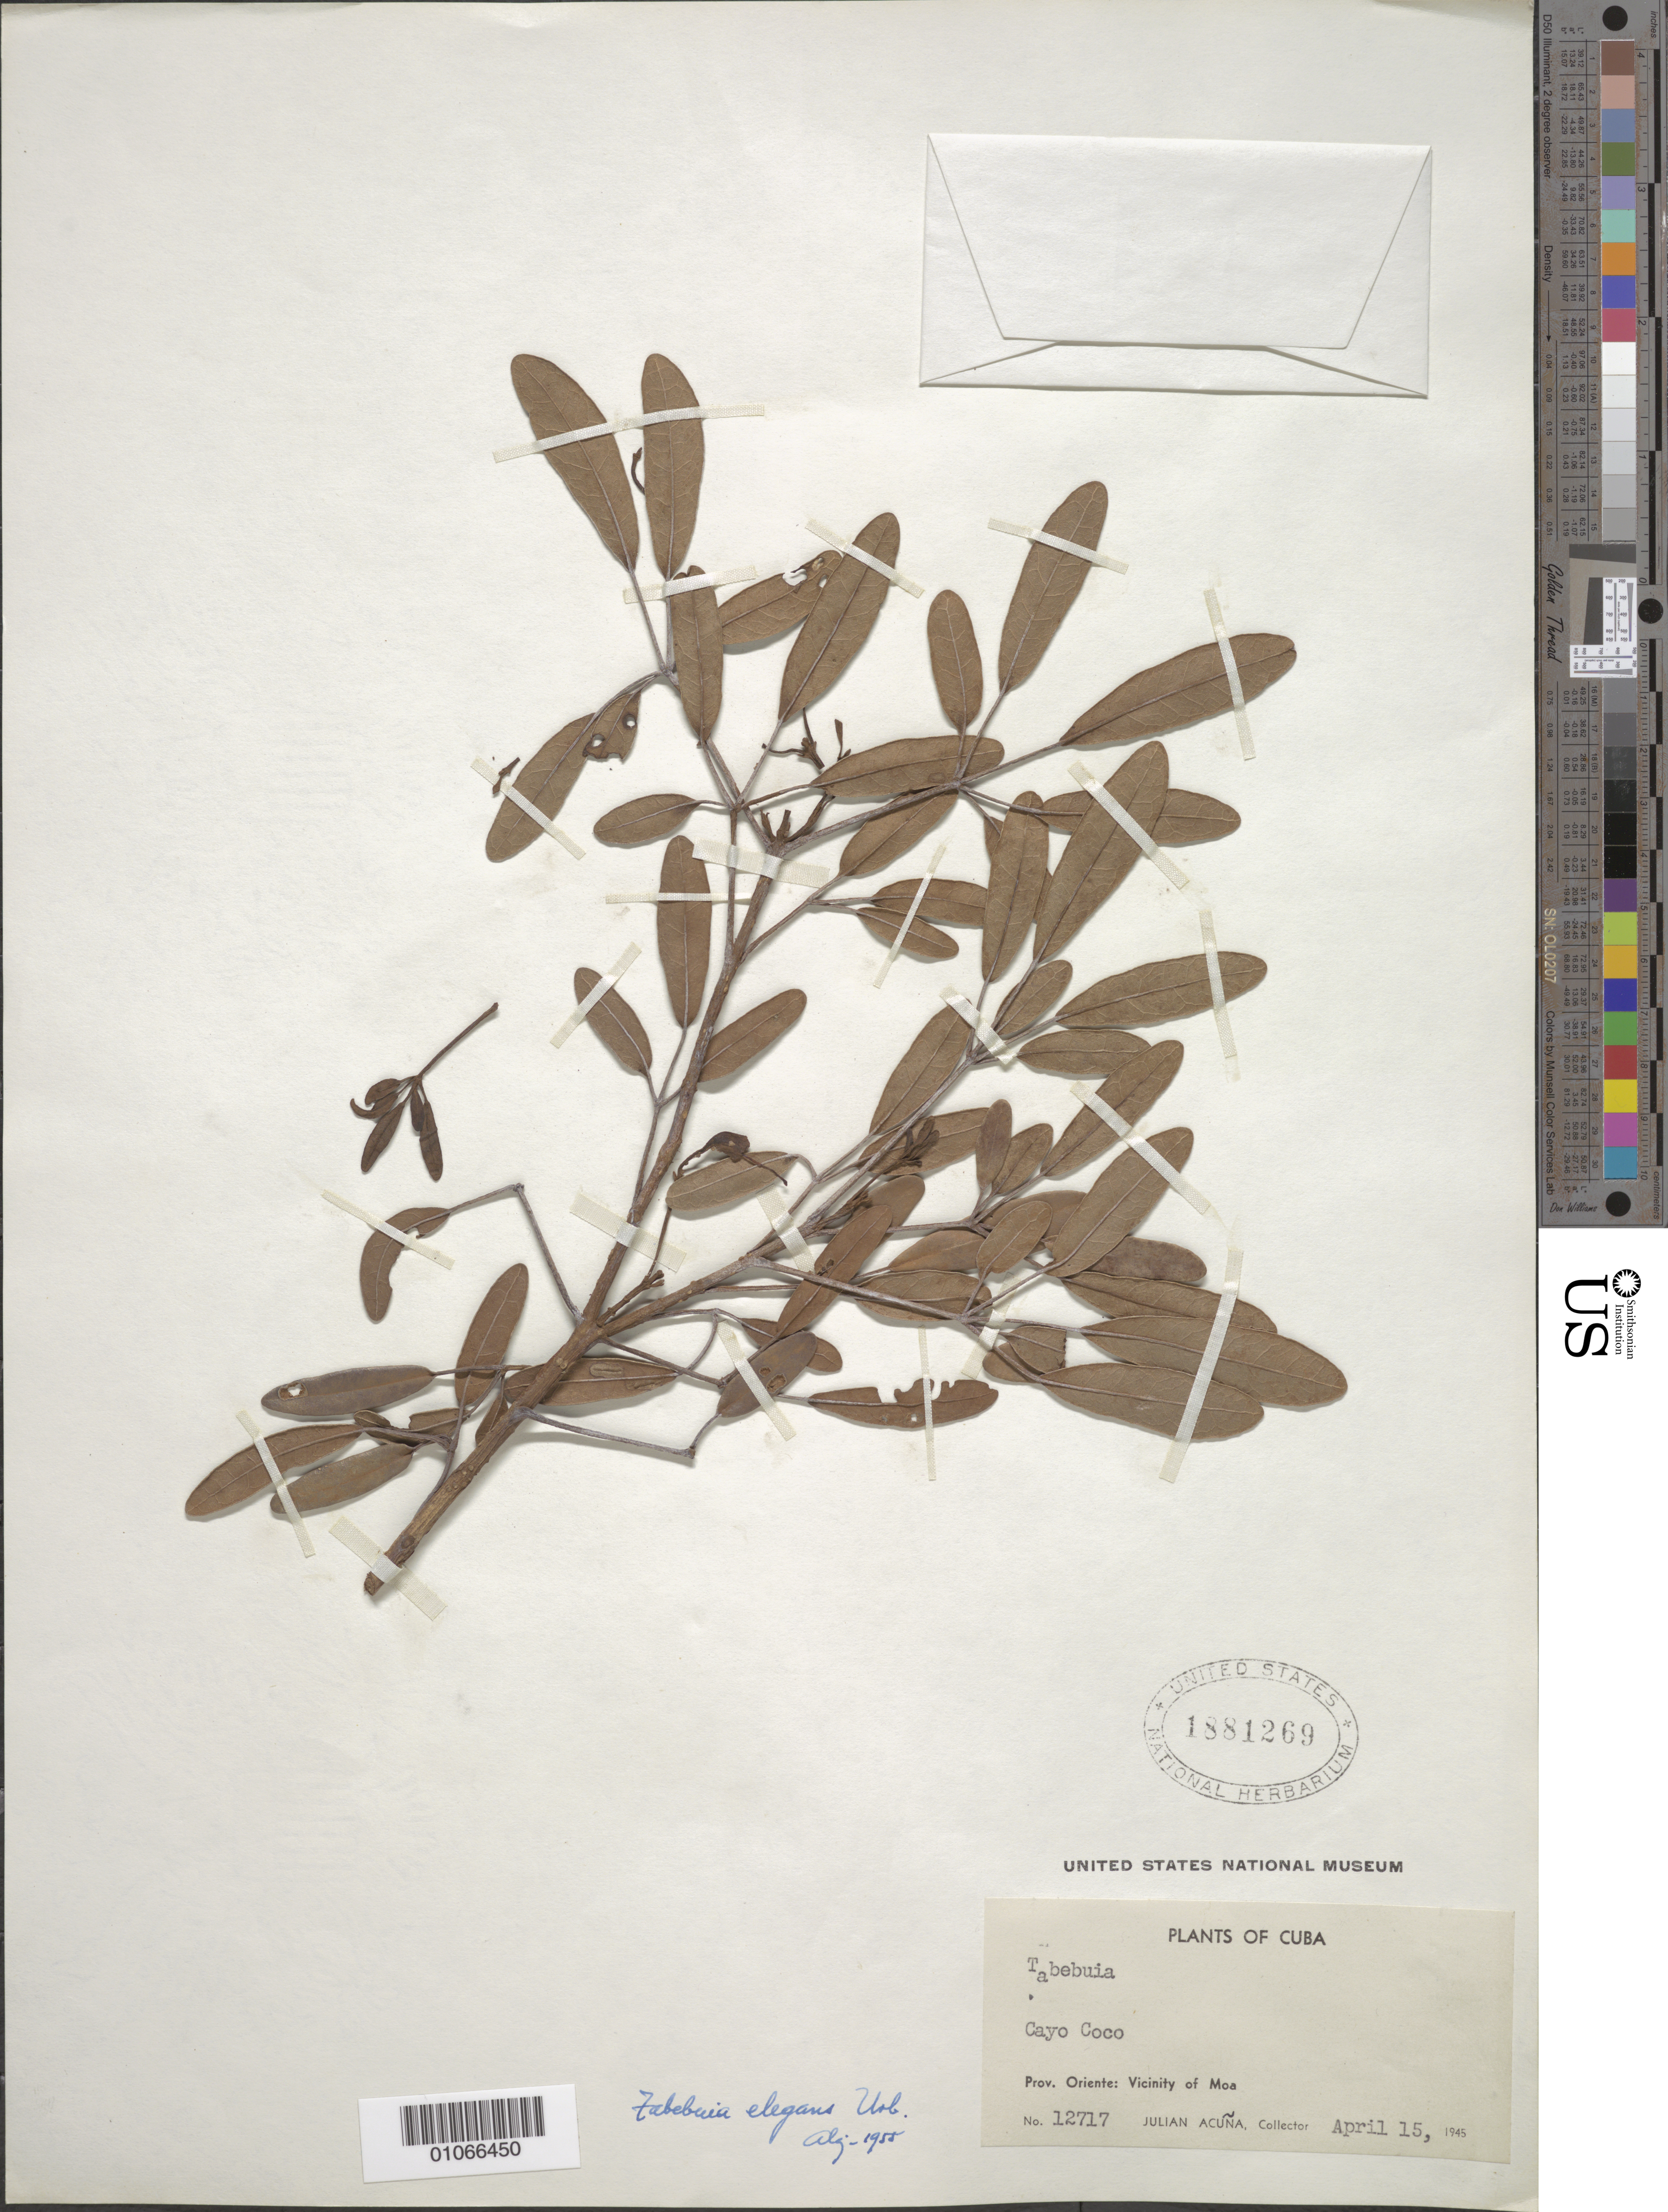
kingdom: Plantae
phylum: Tracheophyta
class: Magnoliopsida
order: Lamiales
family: Bignoniaceae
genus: Tabebuia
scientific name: Tabebuia elegans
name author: Urb.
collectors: J. Acuña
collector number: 12717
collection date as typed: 15 Apr 1945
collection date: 1945-04-15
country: Cuba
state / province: Holguín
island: Cuba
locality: Vicinity of Moa [Oriente] Cayo Coco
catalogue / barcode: US 1881269